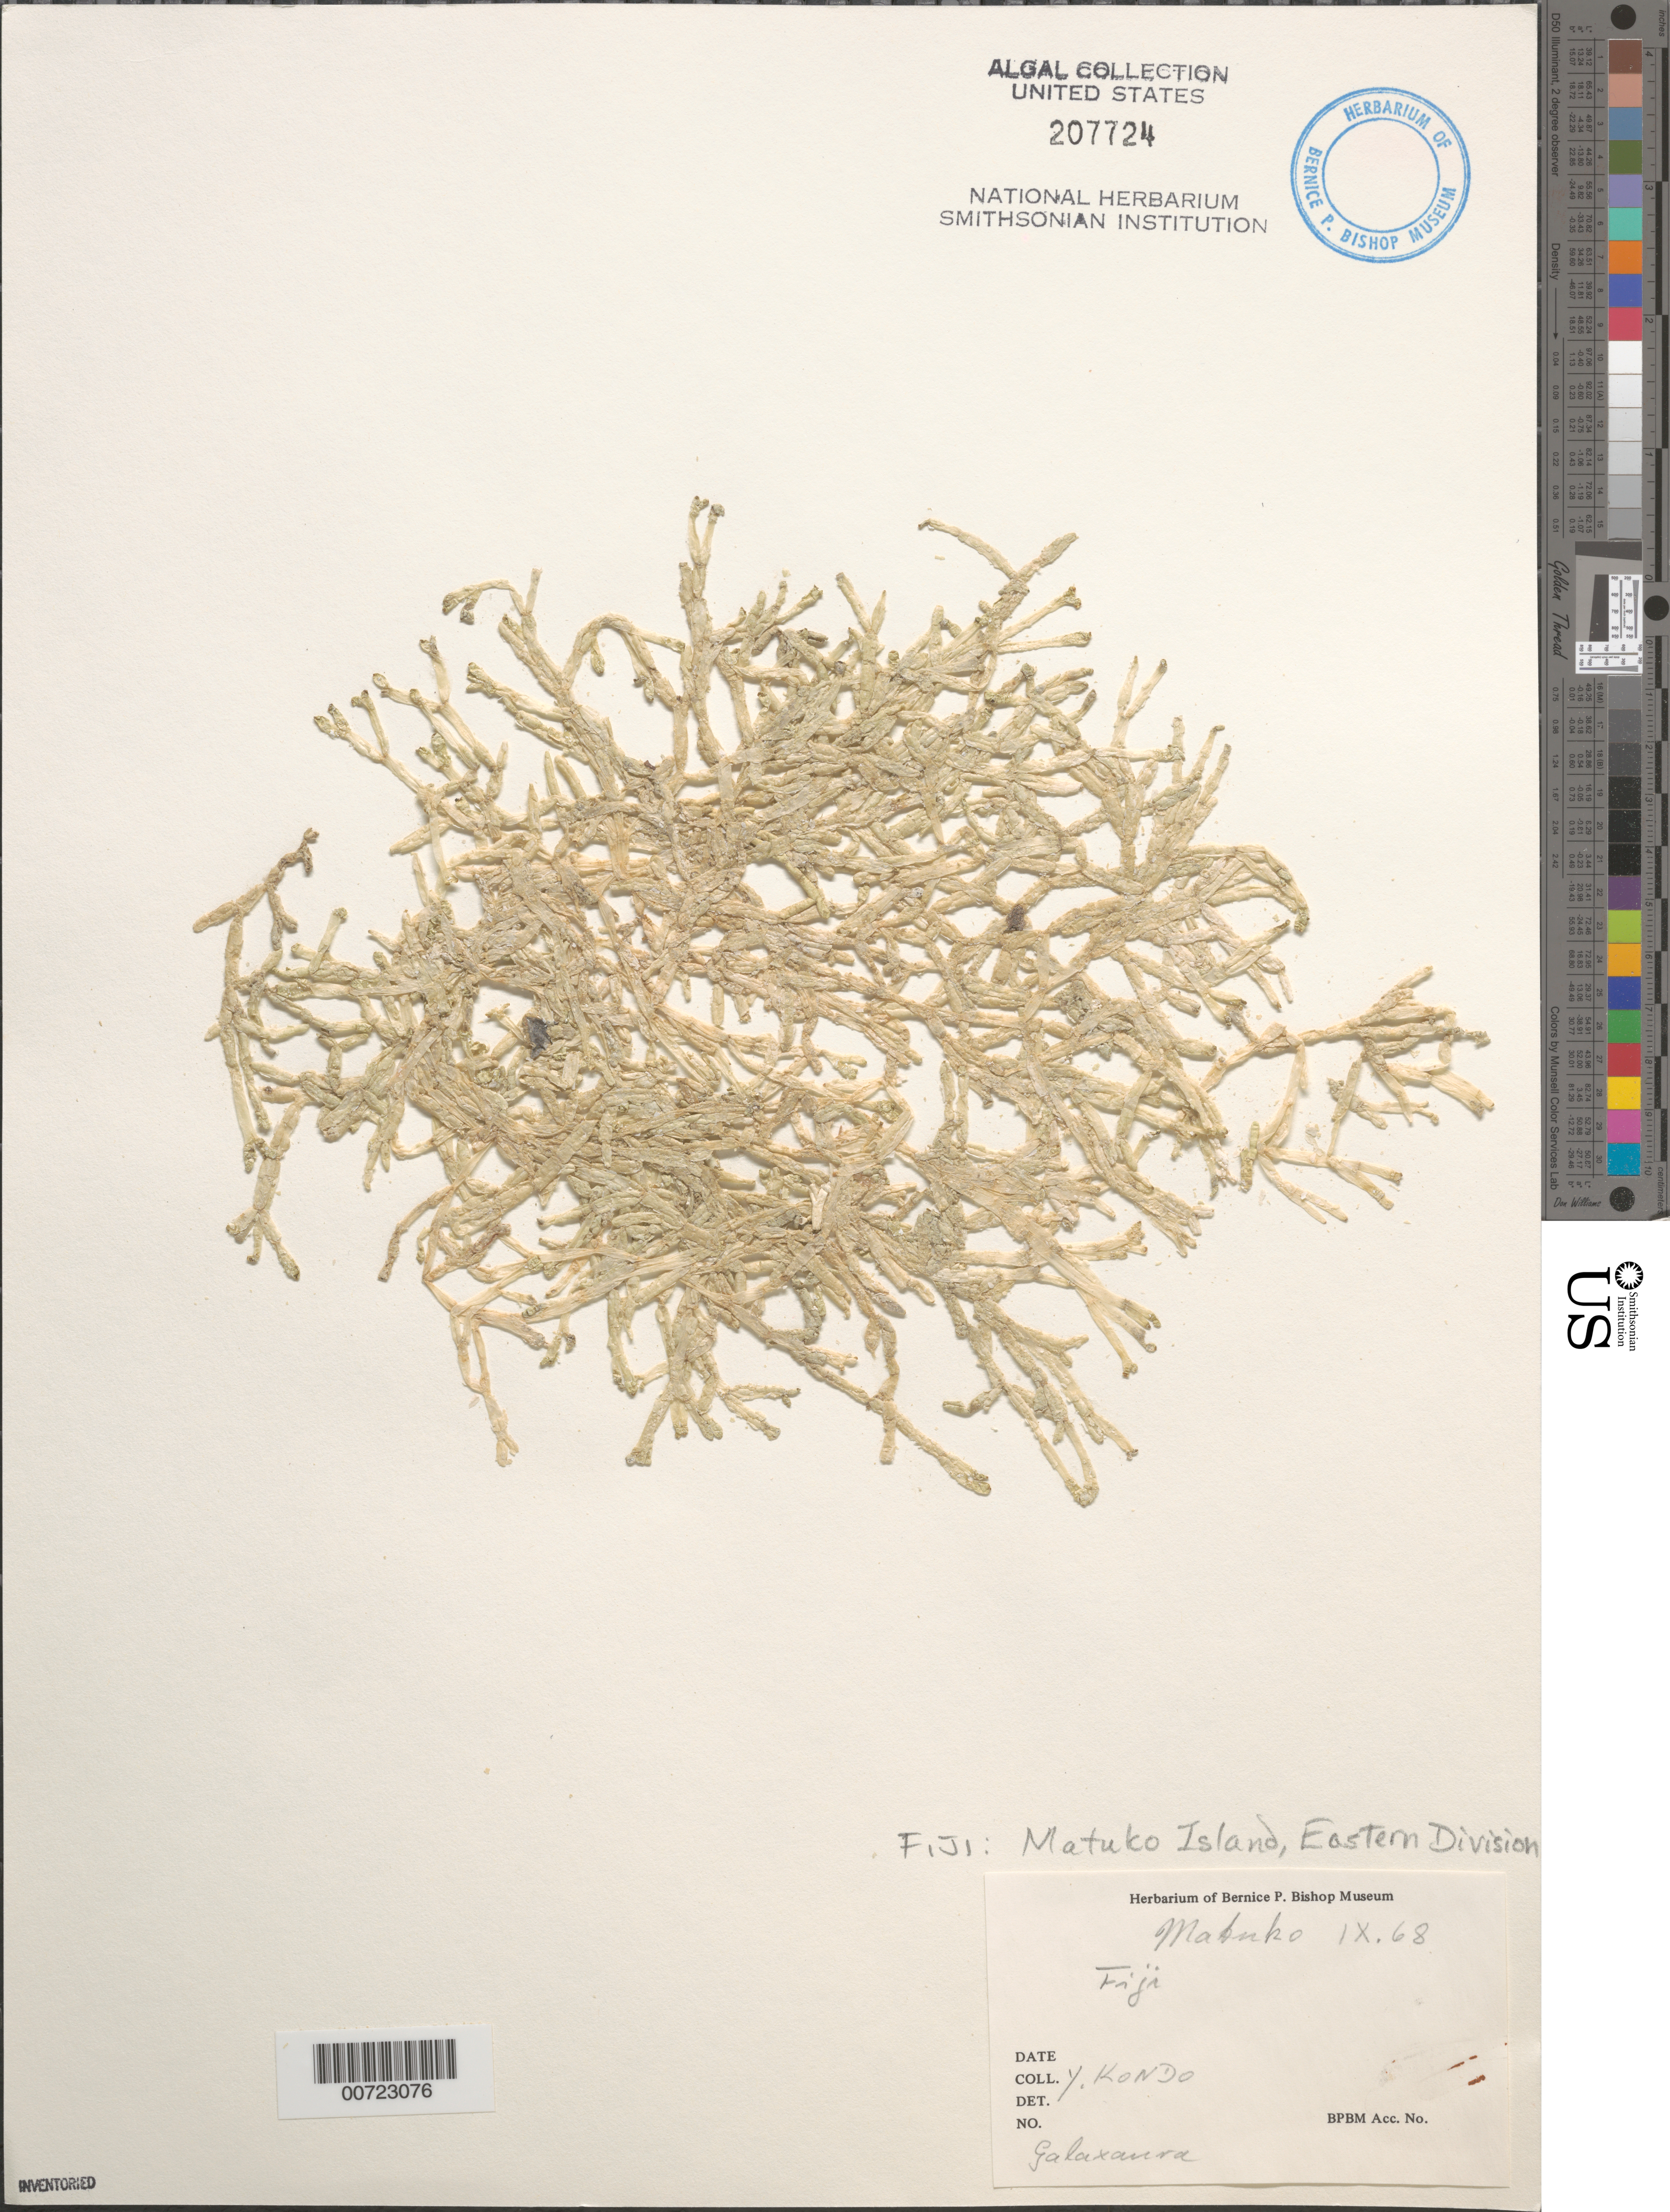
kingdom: Plantae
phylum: Rhodophyta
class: Florideophyceae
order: Nemaliales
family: Galaxauraceae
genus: Galaxaura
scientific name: Galaxaura sp.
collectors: Y. Kondo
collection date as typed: Sep 1968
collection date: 1968-09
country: Fiji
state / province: Eastern Division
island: Matuku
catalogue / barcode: US 207724